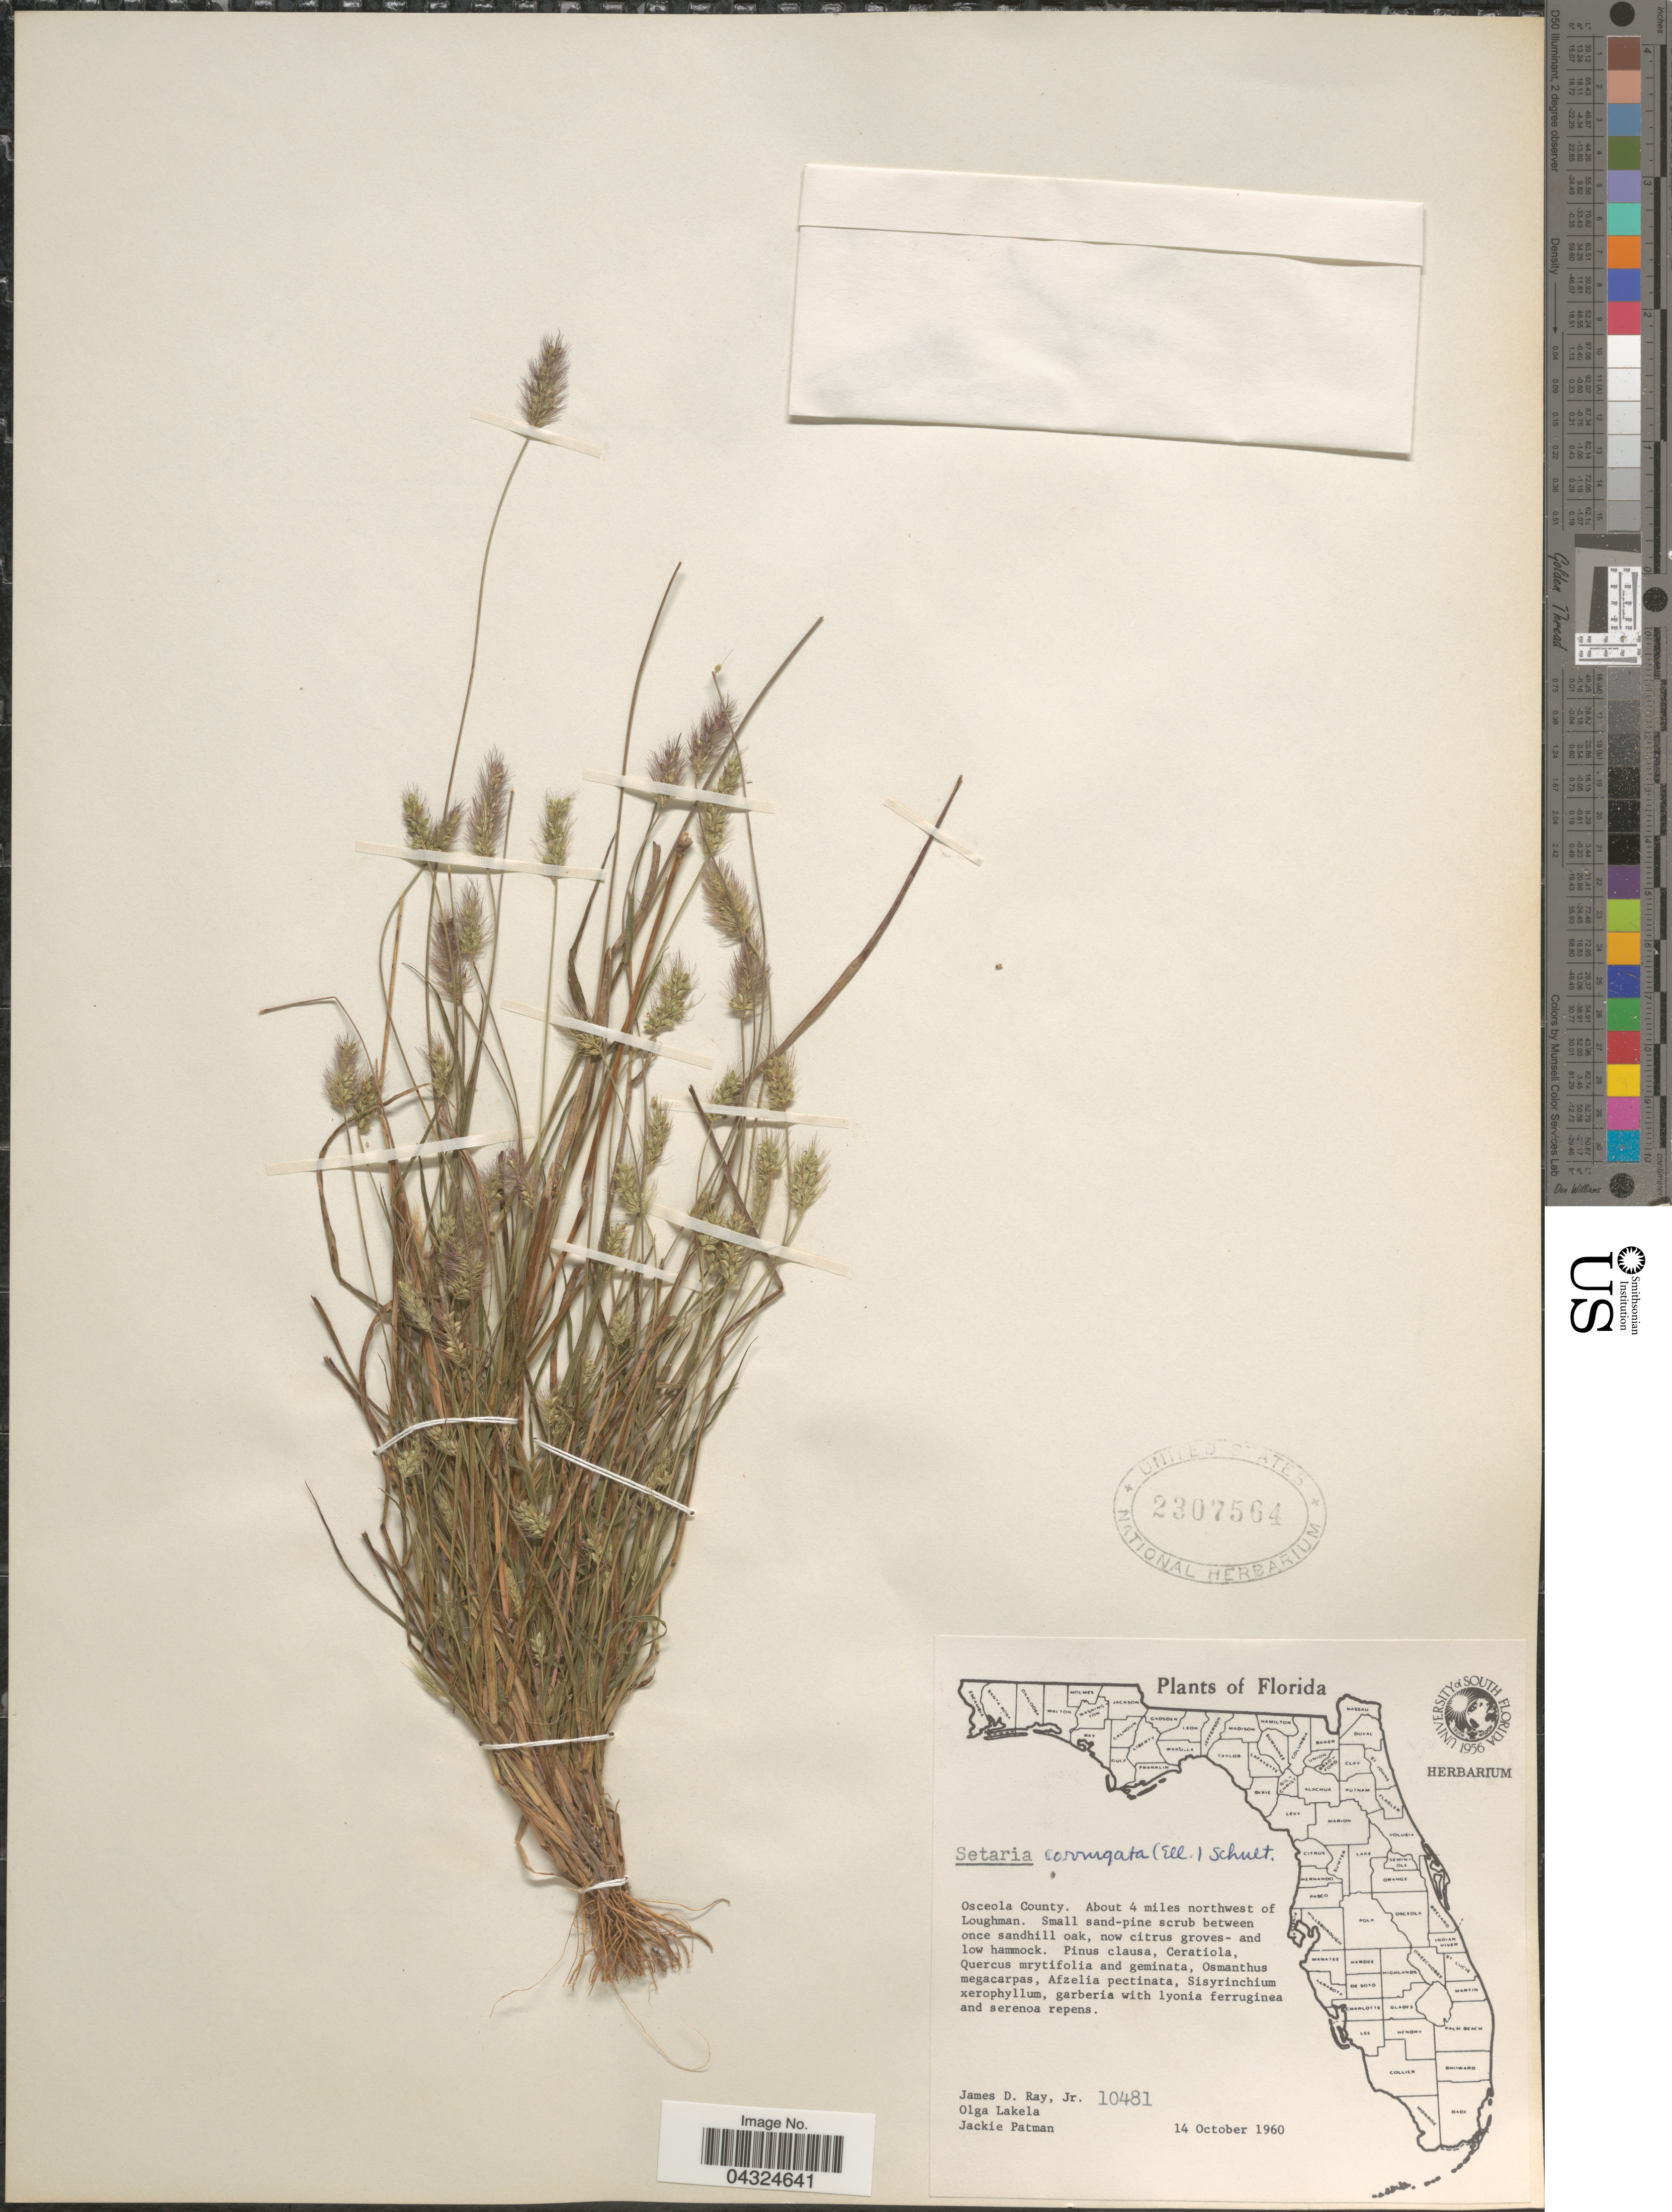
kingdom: Plantae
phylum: Tracheophyta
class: Liliopsida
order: Poales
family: Poaceae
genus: Setaria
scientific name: Setaria corrugata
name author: (Elliott) Schult.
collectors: J. D. Ray Jr., O. K. Lakela & J. Patman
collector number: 10481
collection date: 1960-10-14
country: United States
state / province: Florida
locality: Osceola County. About 4 miles northwest of Loughman.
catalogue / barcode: US 2307564